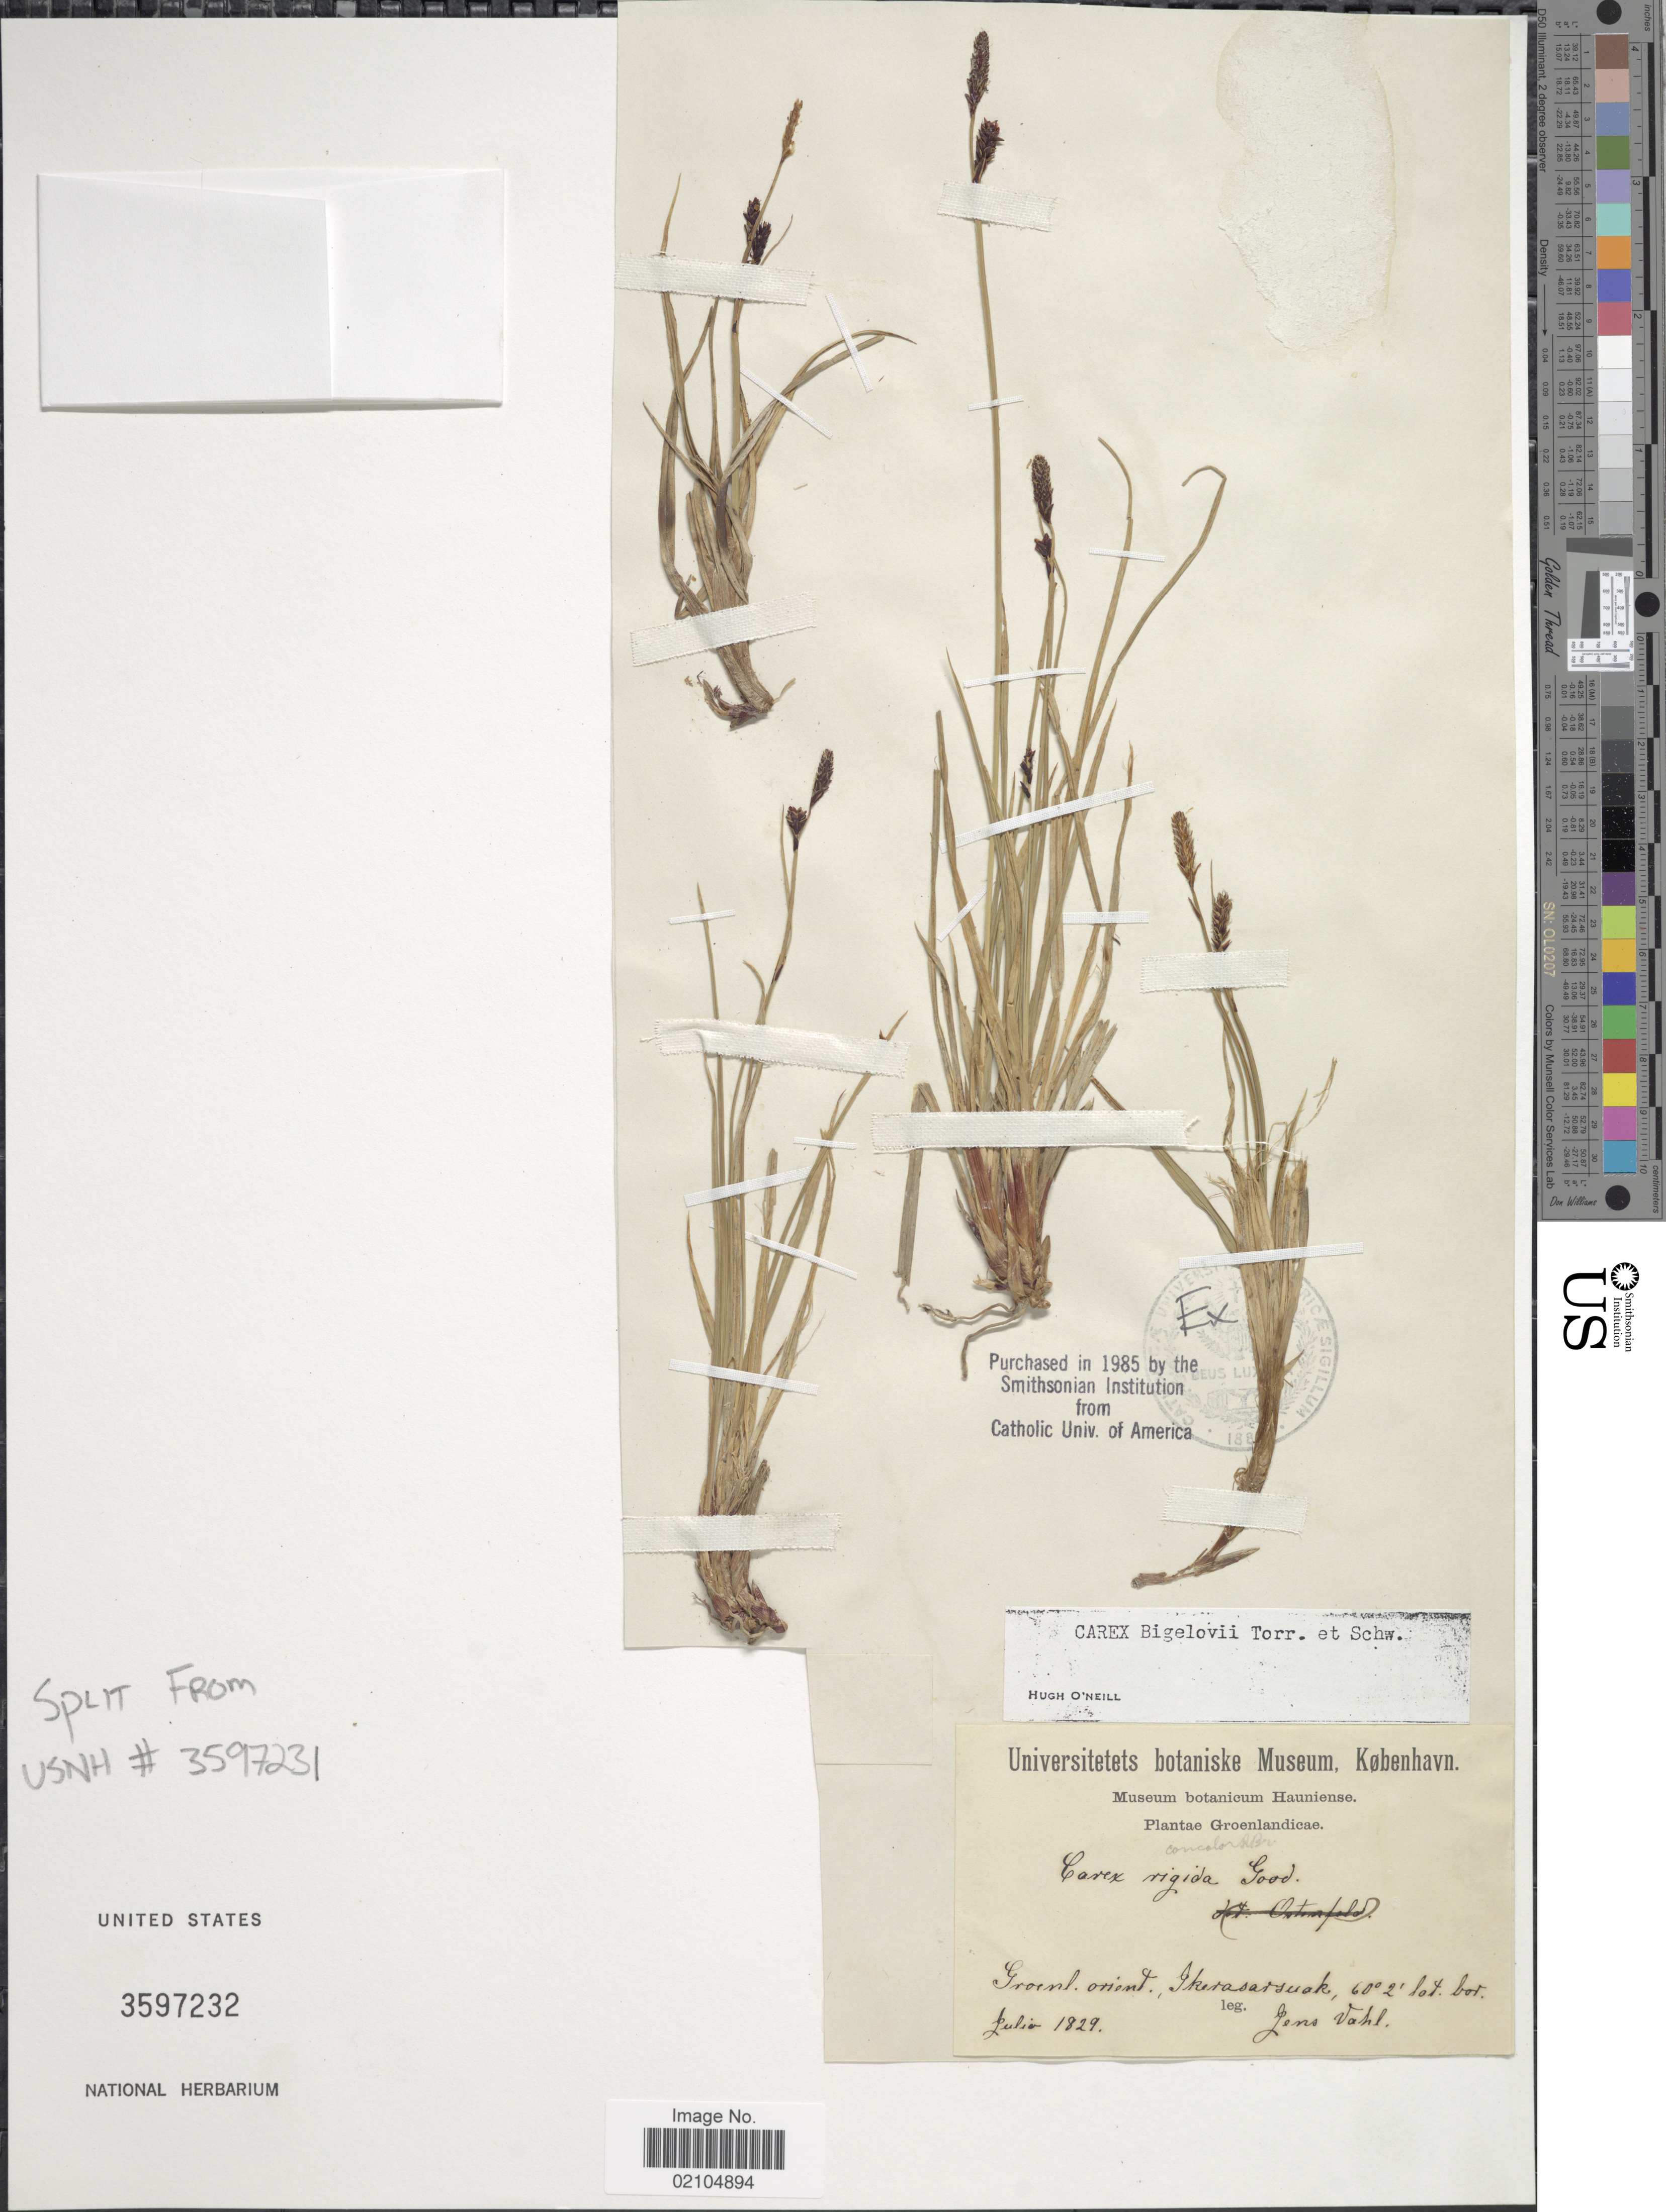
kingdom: Plantae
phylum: Tracheophyta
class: Liliopsida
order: Poales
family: Cyperaceae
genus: Carex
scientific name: Carex bigelowii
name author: Torr. ex Schwein.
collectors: J. Vahl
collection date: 1829-07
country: Greenland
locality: Groenlandicae, Groenl. orient., Ikerasarsuak.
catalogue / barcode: US 3597232